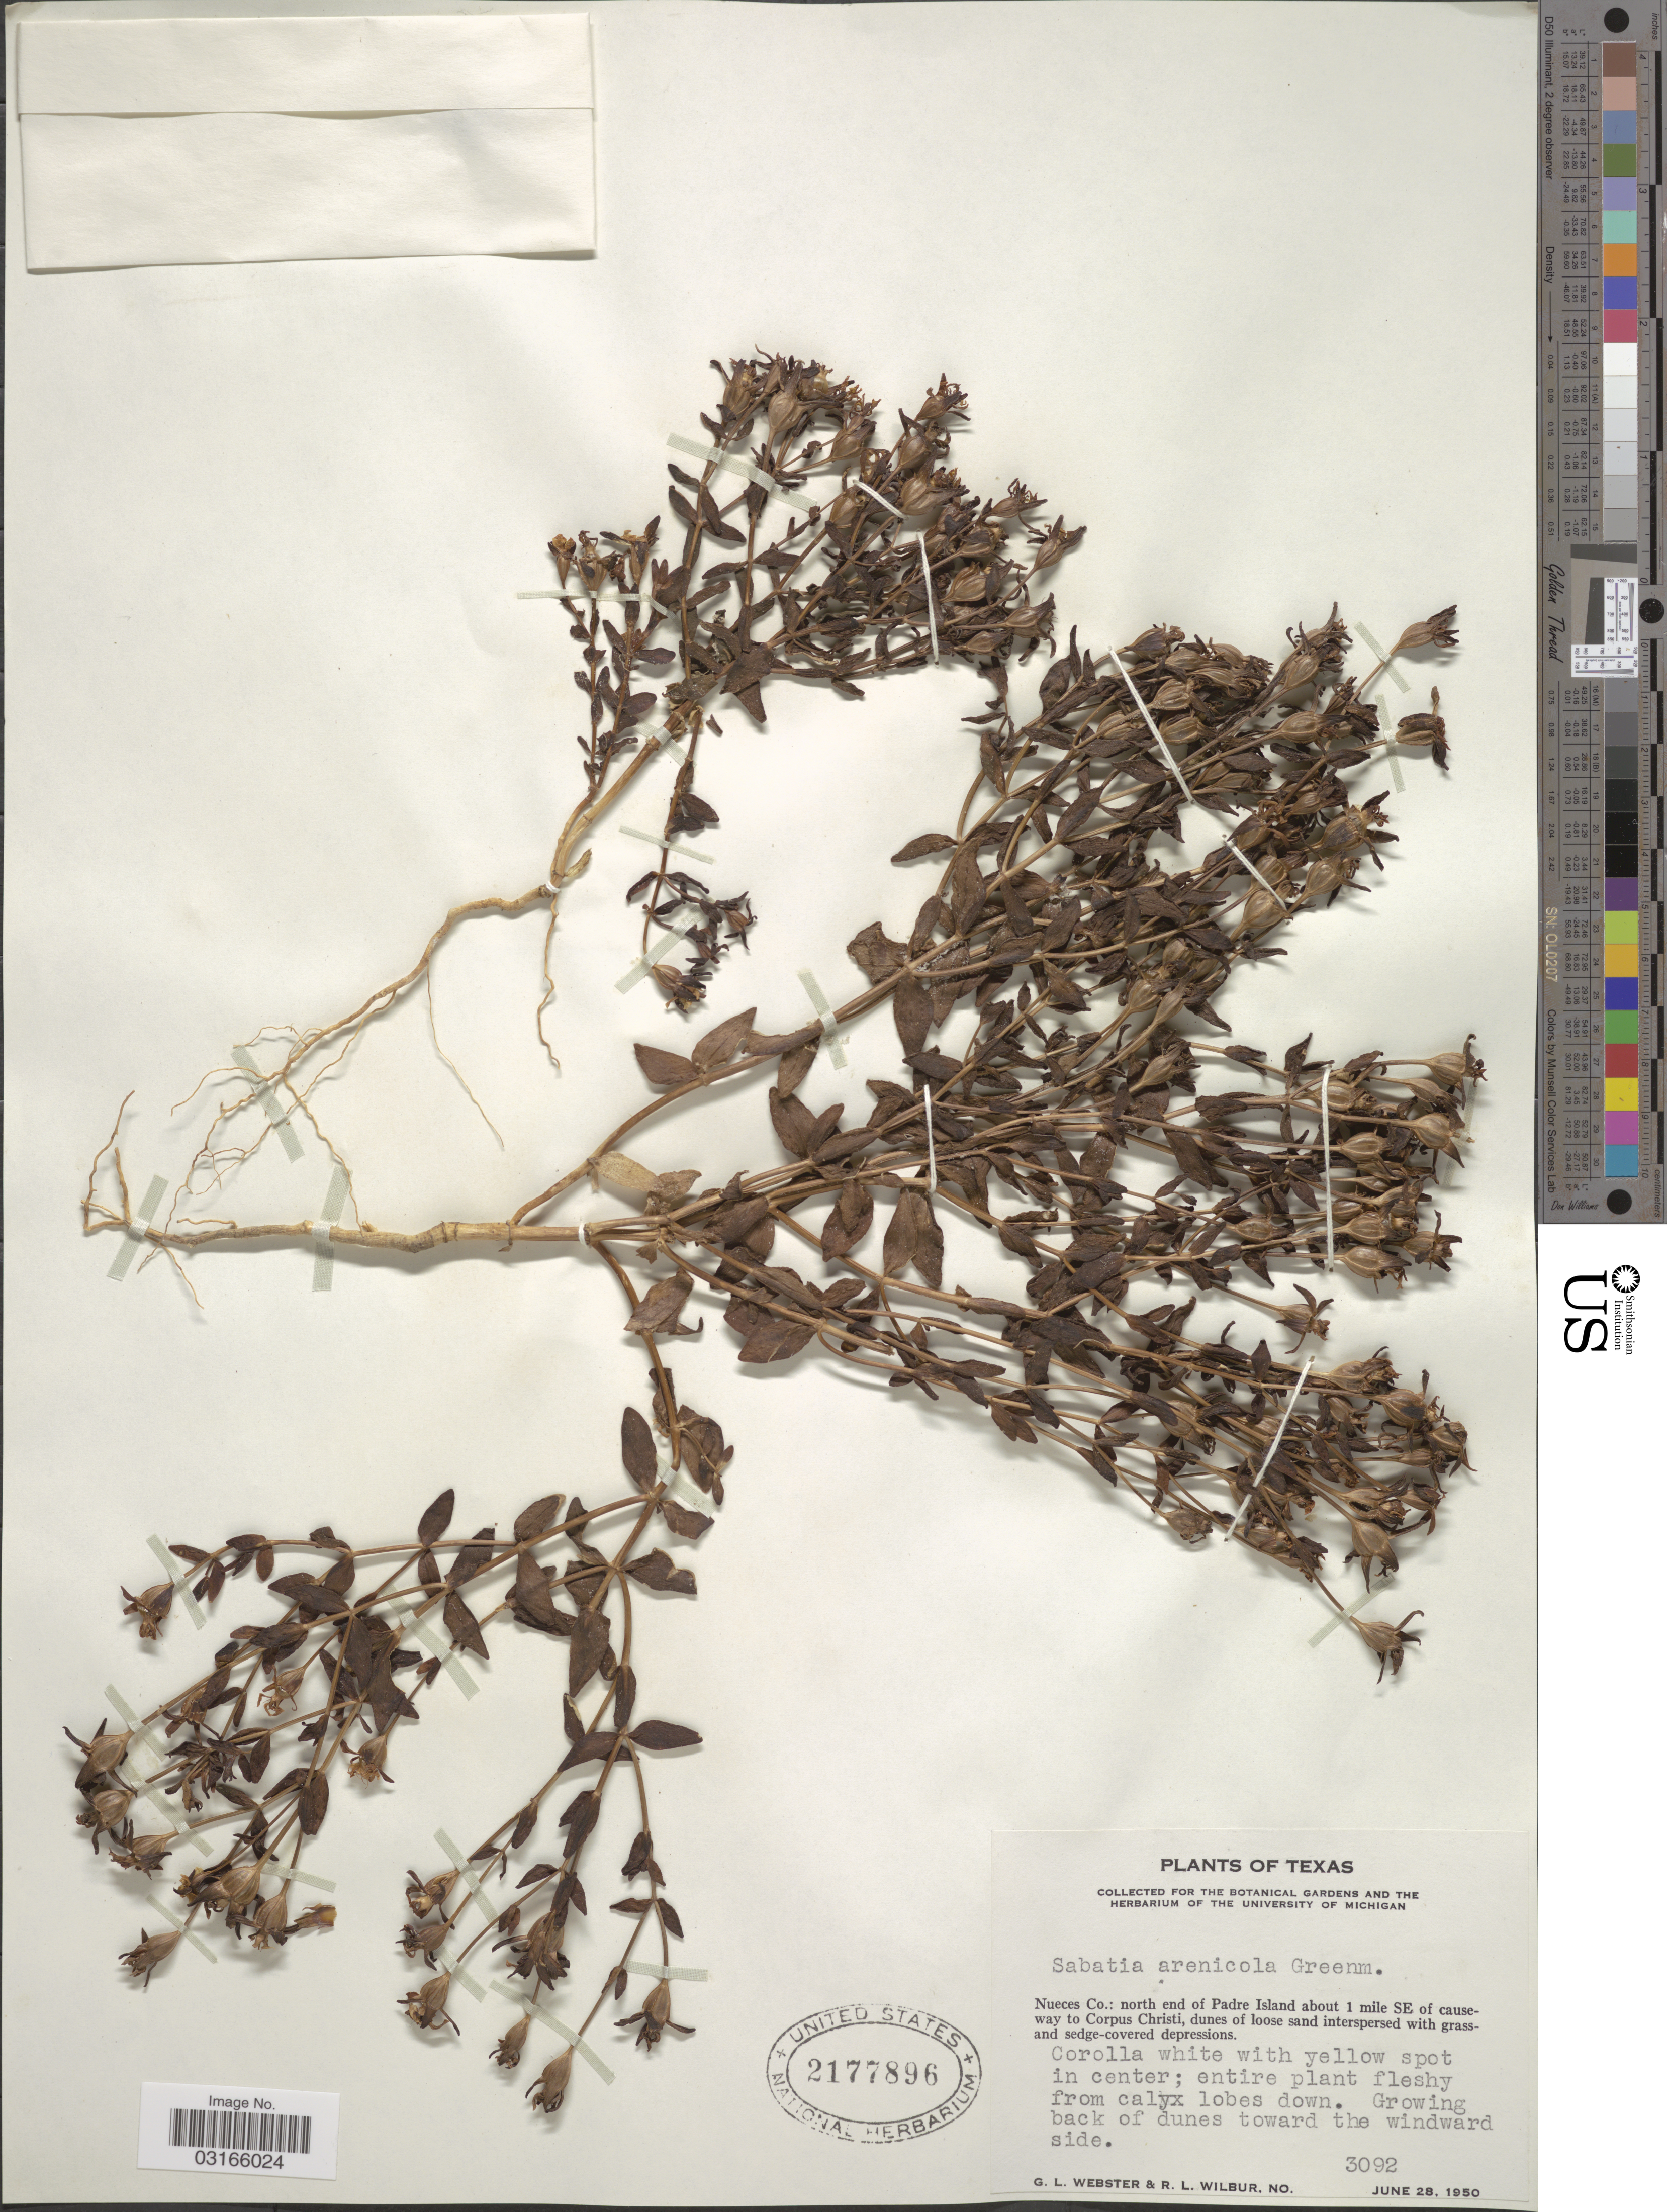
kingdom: Plantae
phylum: Tracheophyta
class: Magnoliopsida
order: Gentianales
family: Gentianaceae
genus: Sabatia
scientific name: Sabatia arenicola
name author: Greenm.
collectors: G. L. Webster & R. L. Wilbur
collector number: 3092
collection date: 1950-06-28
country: United States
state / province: Texas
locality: Nueces Co.: north end of Padre Island about 1 mile SE of causeway to Corpus Christi.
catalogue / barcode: US 2177896